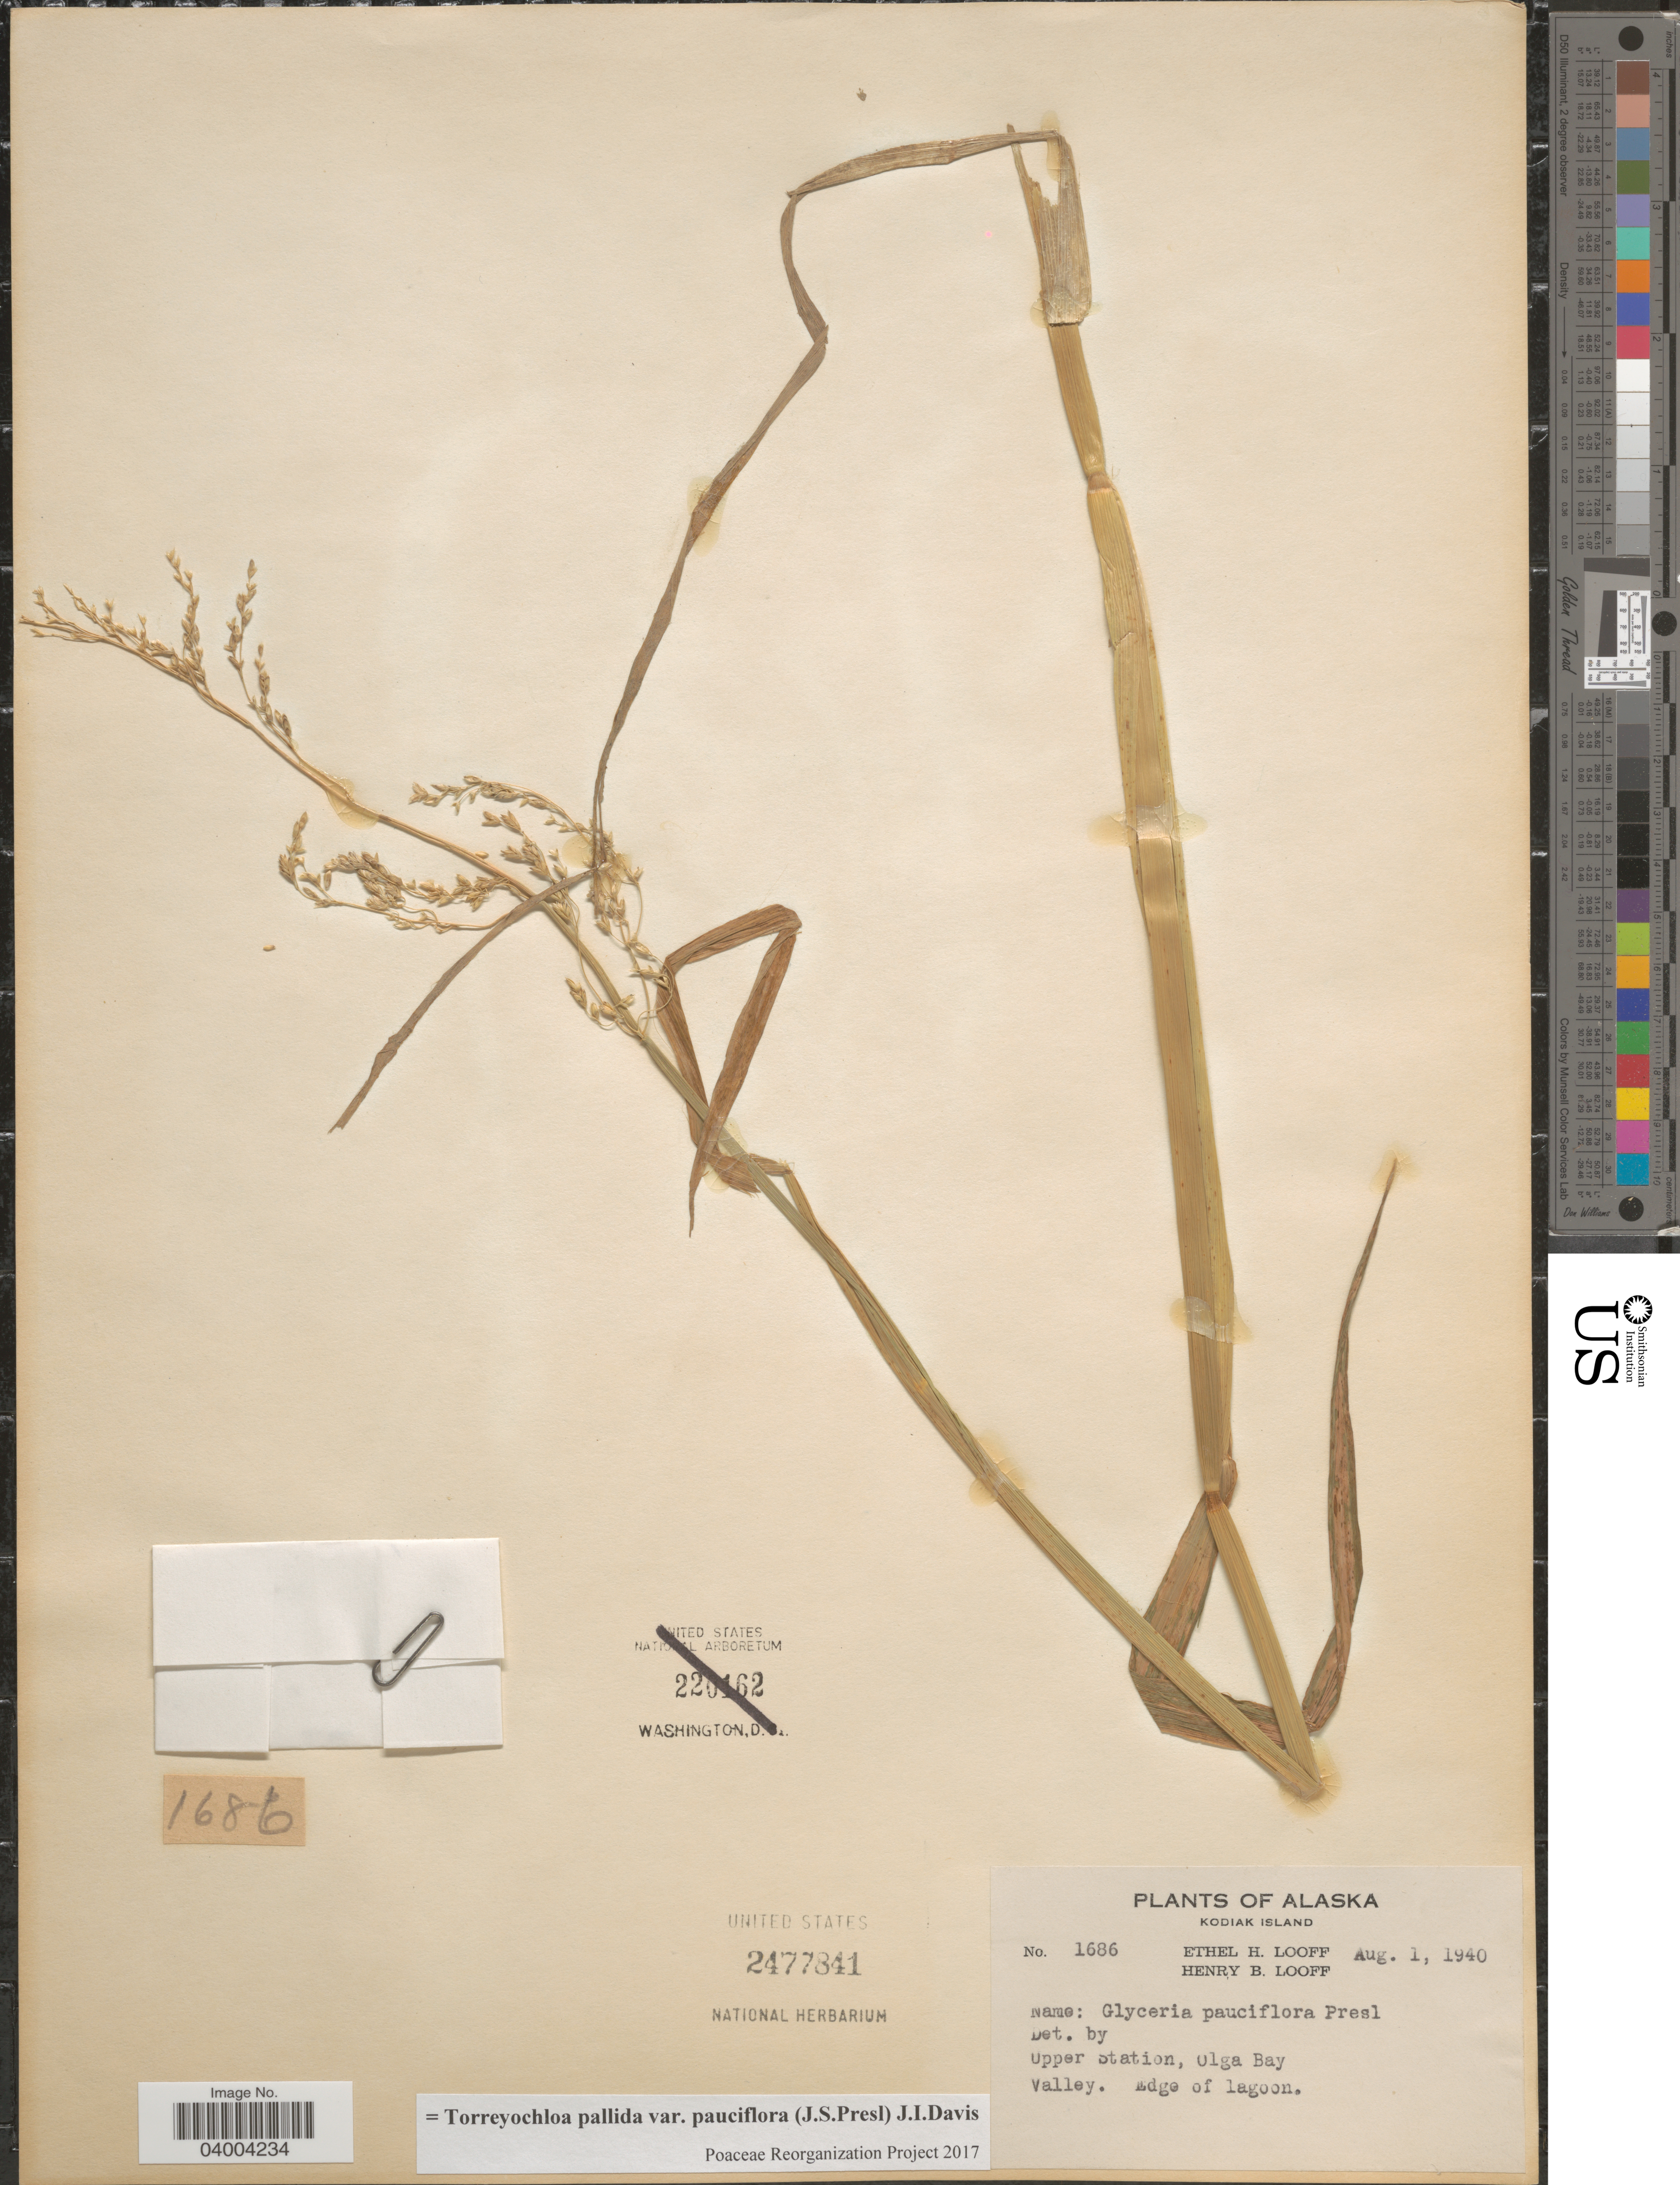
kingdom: Plantae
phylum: Tracheophyta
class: Liliopsida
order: Poales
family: Poaceae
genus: Torreyochloa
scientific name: Torreyochloa pallida var. pauciflora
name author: (J. Presl) J.I. Davis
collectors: E. Looff & H. Looff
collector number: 1686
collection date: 1940-08-01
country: United States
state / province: Alaska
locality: Kodiak Island. Upper Station, Olga Bay Valley. Edge of lagoon.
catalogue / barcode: US 2477841